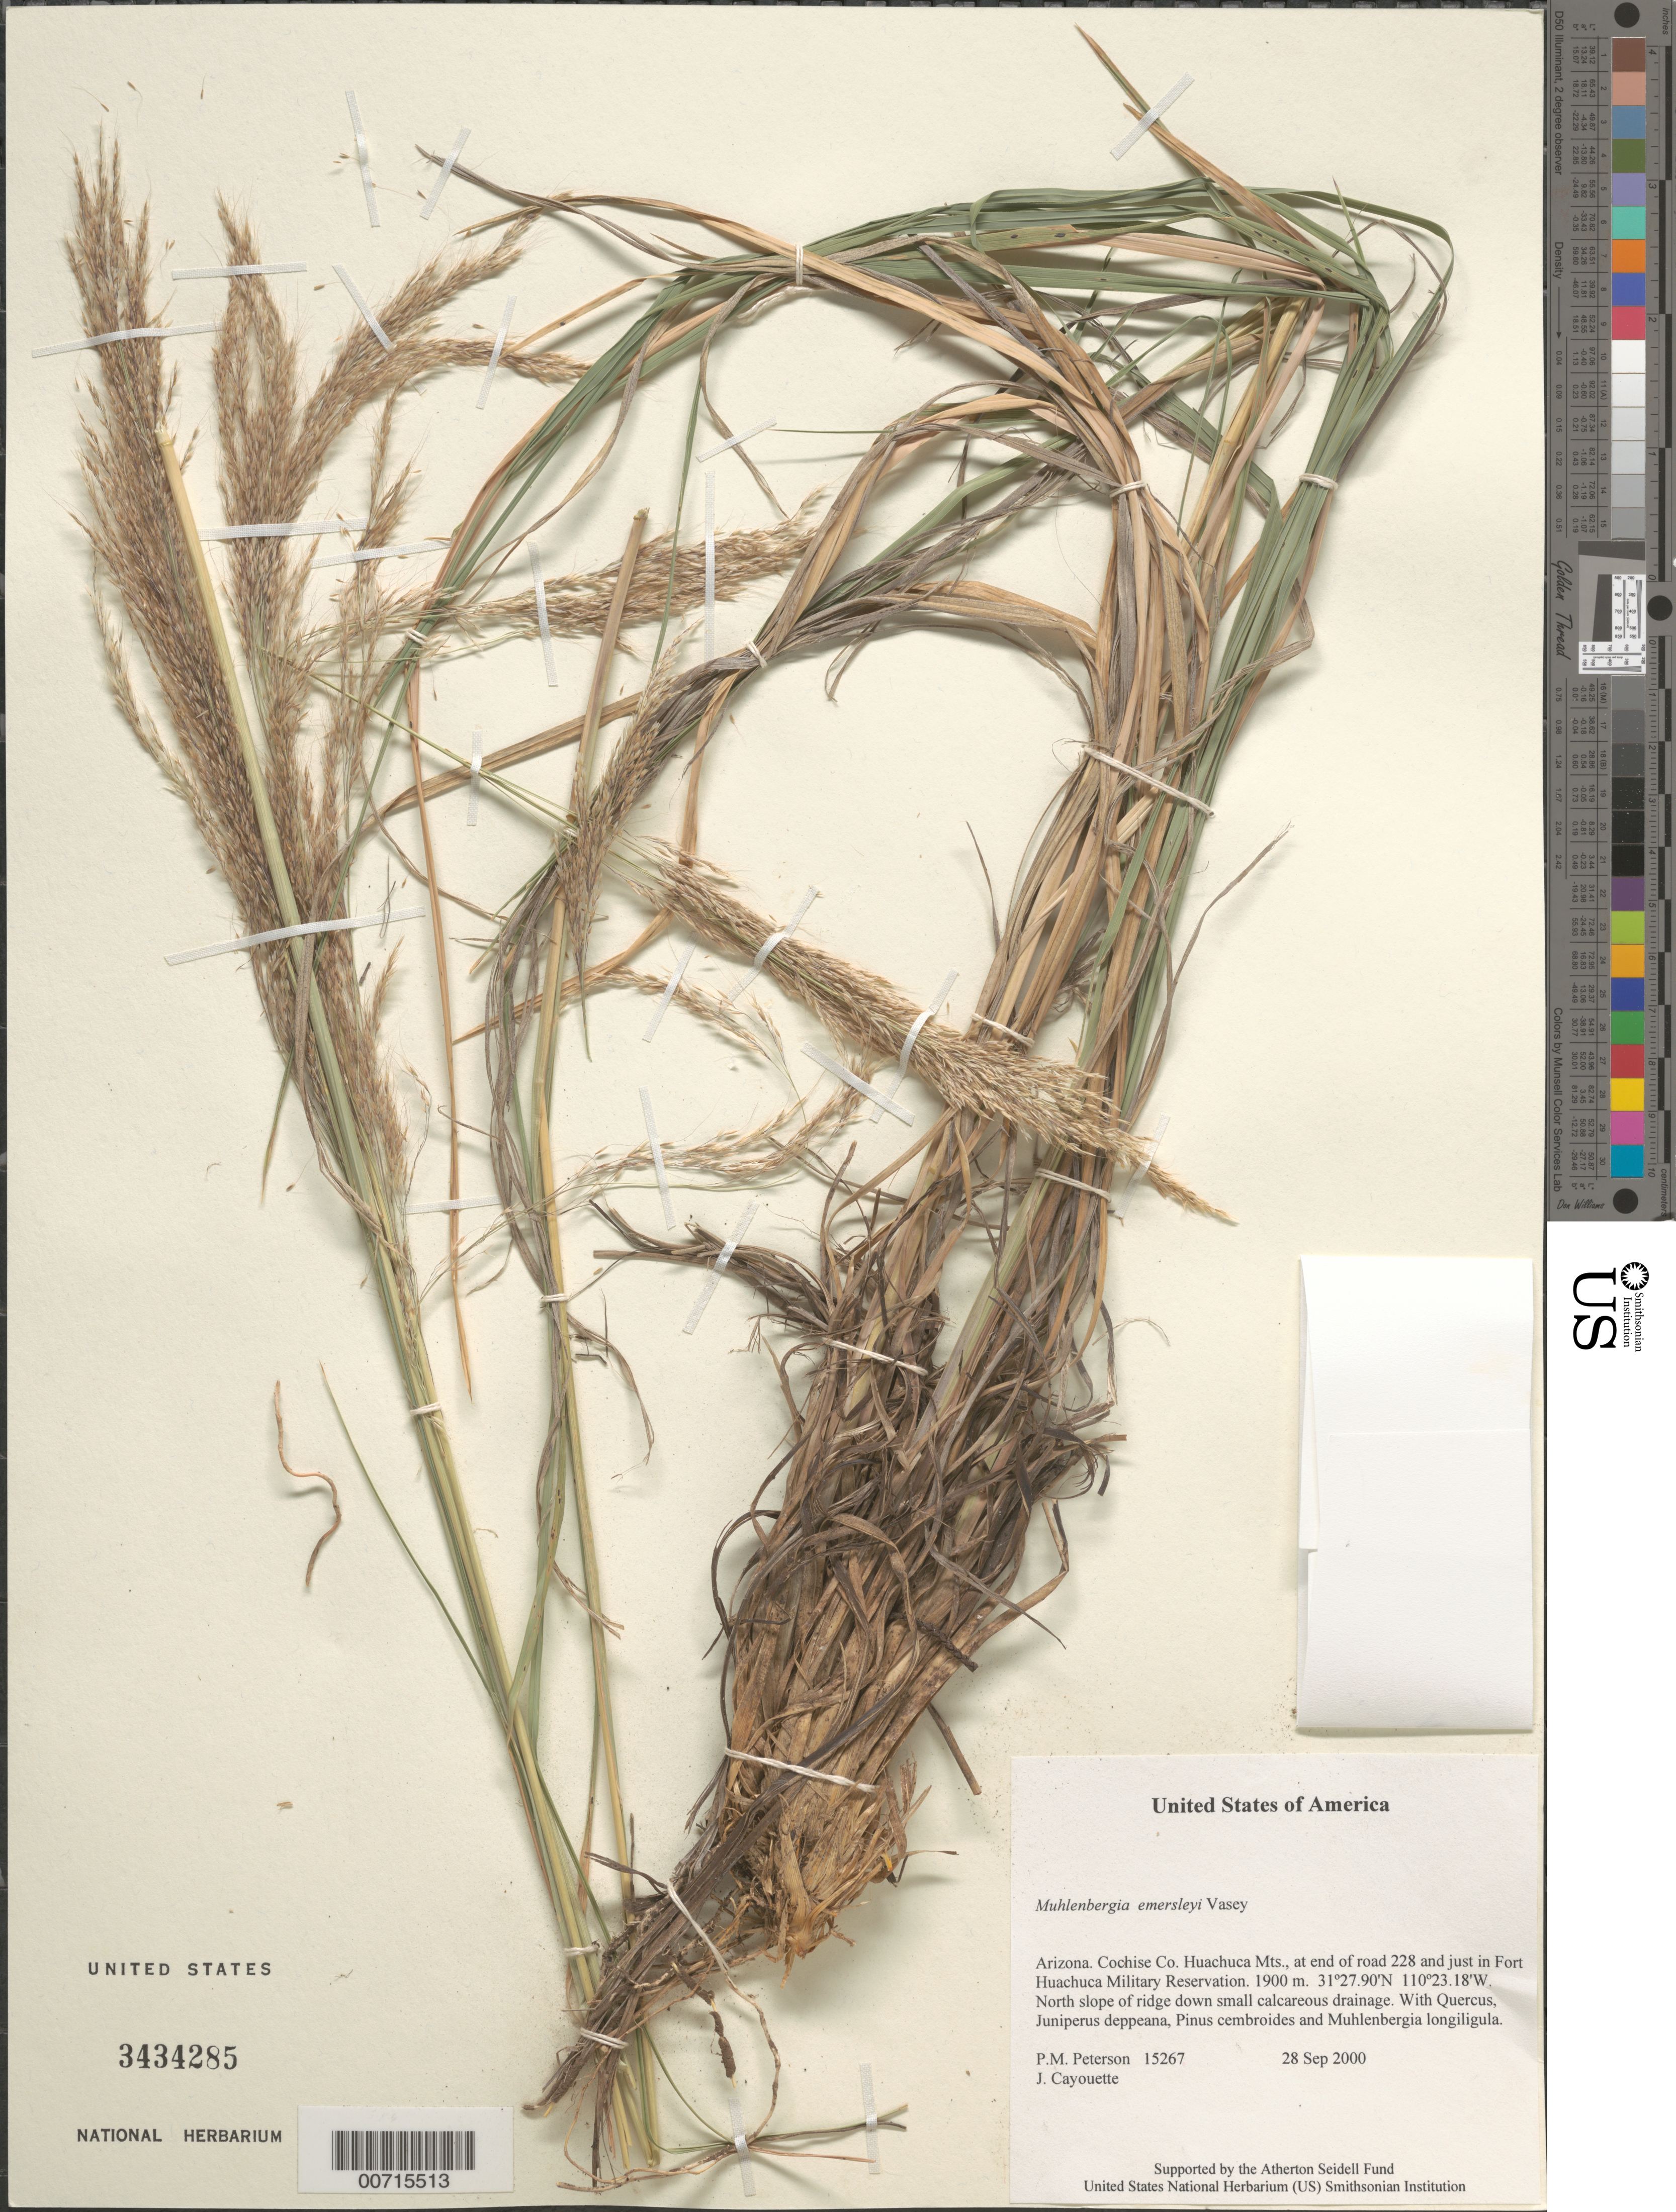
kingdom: Plantae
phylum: Tracheophyta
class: Liliopsida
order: Poales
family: Poaceae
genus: Muhlenbergia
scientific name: Muhlenbergia emersleyi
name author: Vasey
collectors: P. M. Peterson & J. Cayouette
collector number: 15267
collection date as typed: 28 Sep 2000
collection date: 2000-09-28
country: United States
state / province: Arizona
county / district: Cochise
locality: Huachuca Mts., at end of road 228 and just in Fort Huachuca Military Reservation.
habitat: North slope of ridge down small calcareous drainage.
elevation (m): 1900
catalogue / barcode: US 3434285